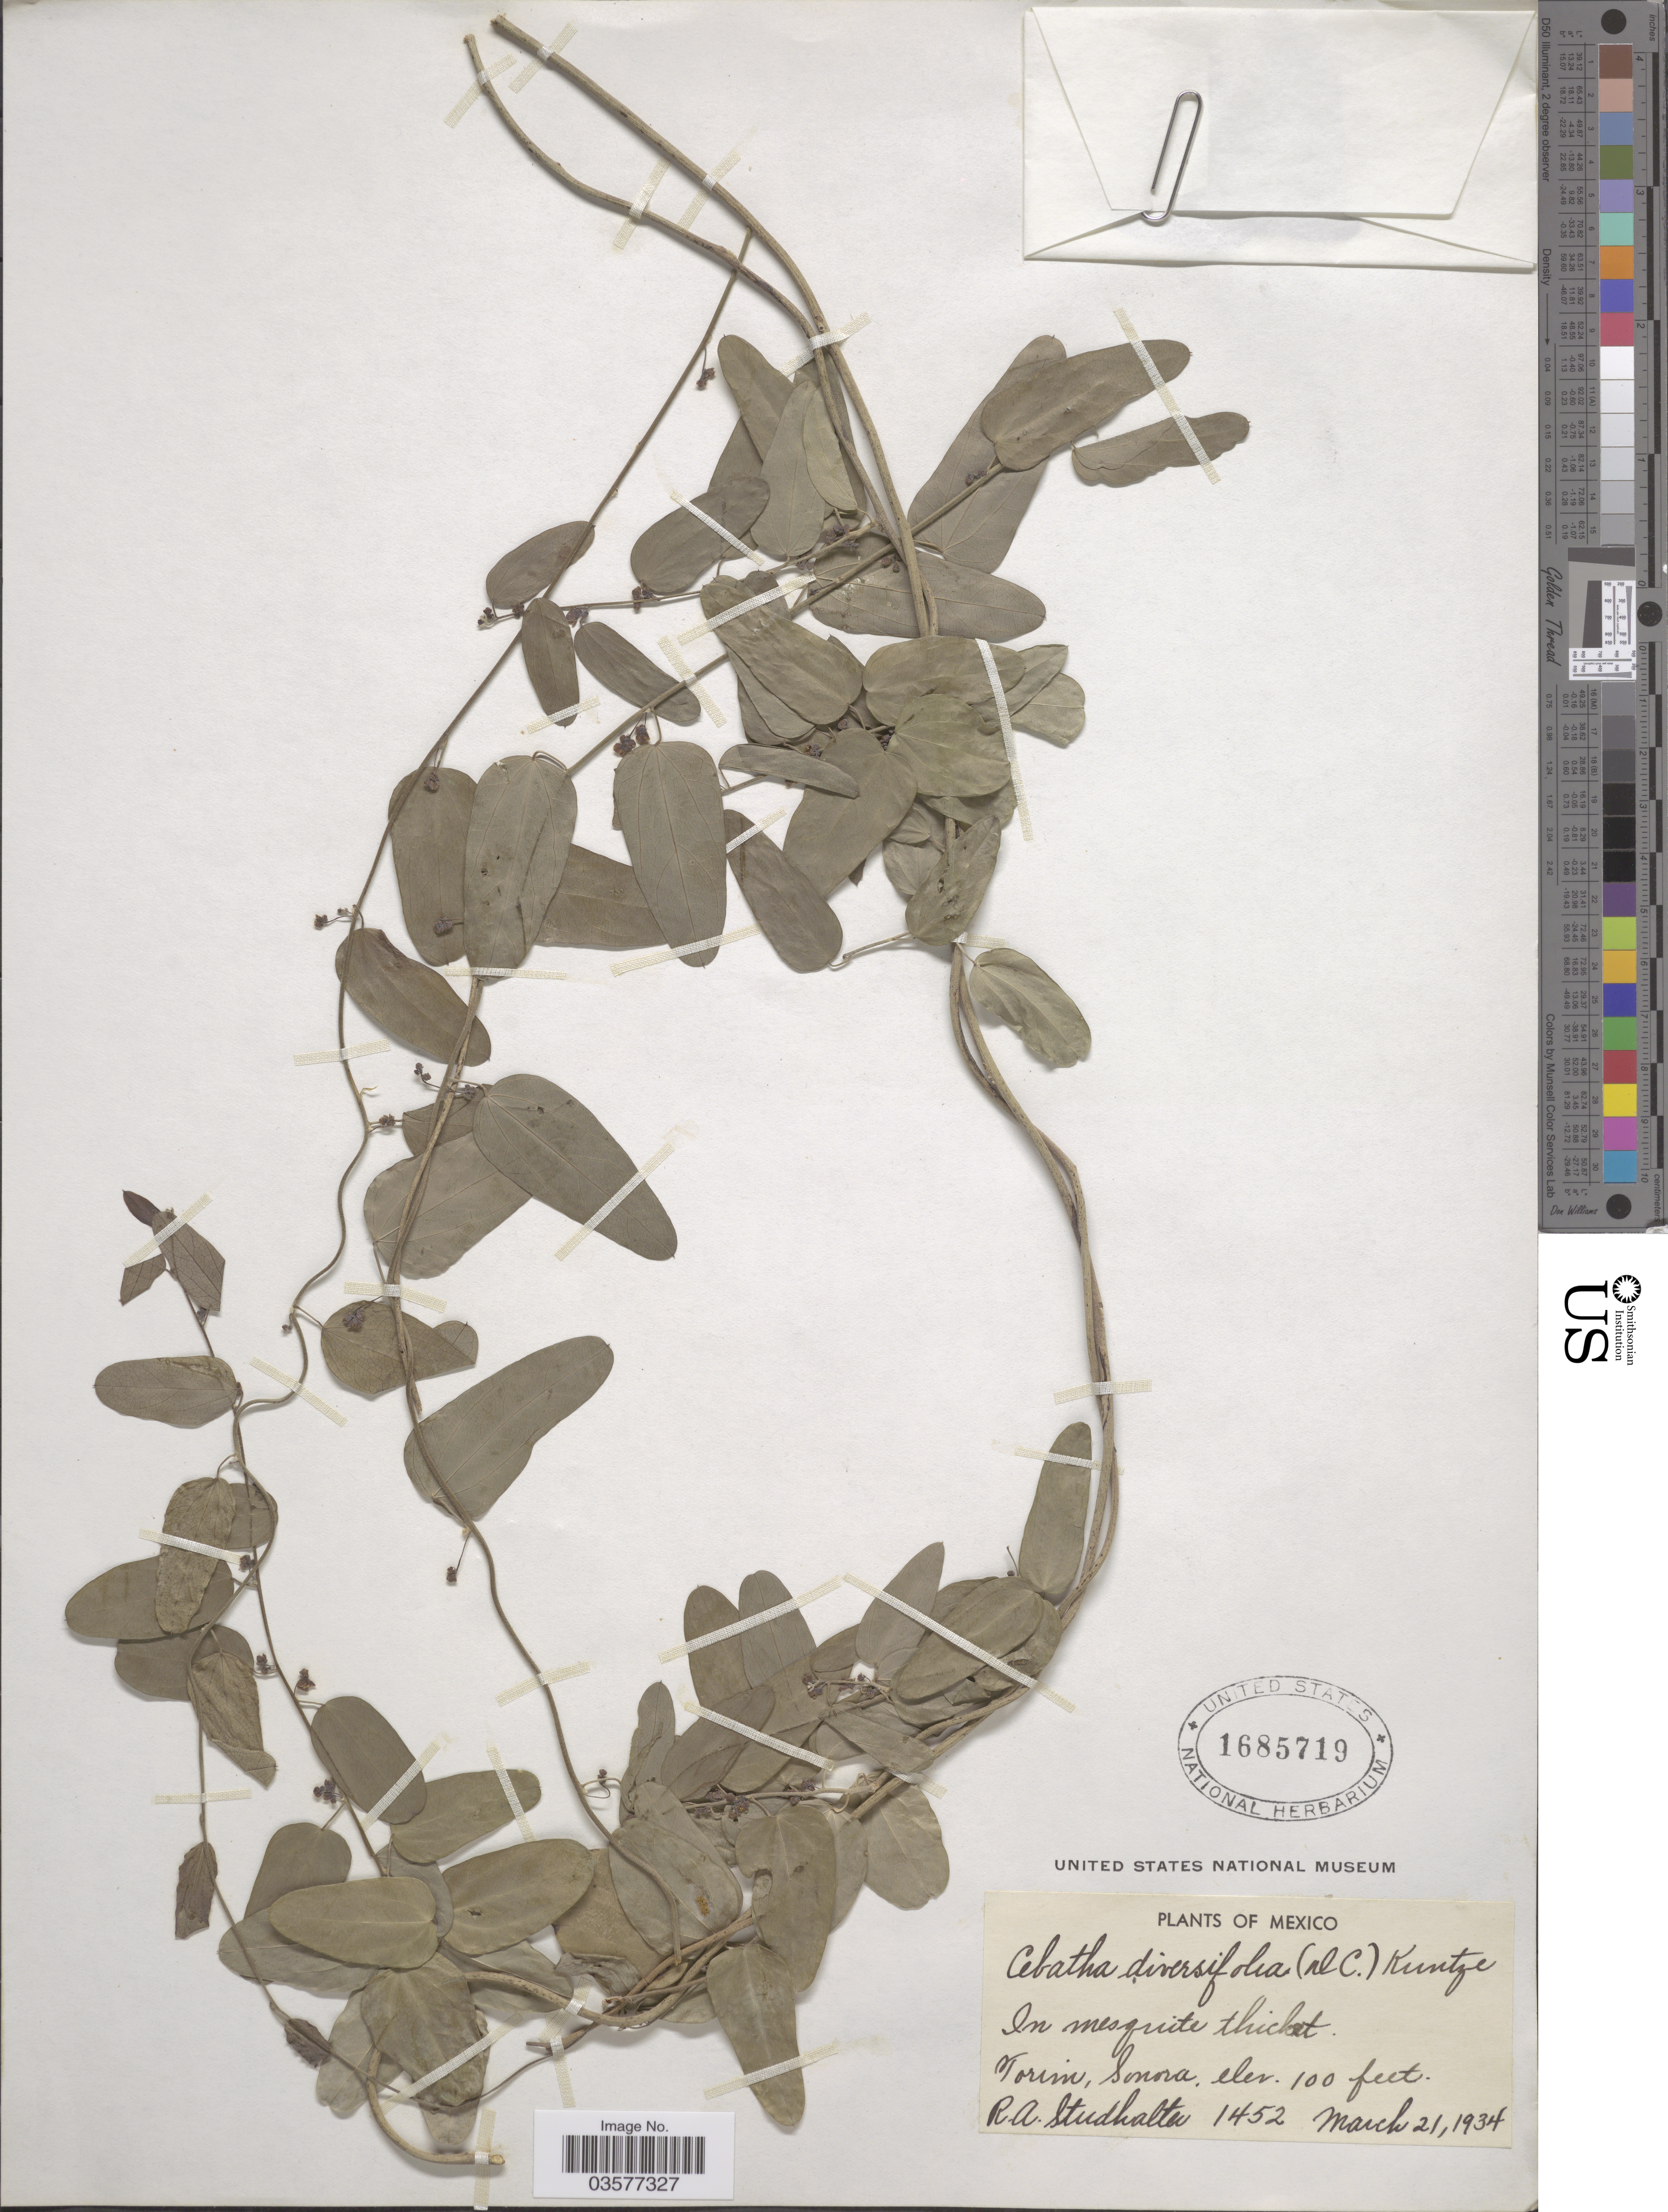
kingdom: Plantae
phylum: Tracheophyta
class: Magnoliopsida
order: Ranunculales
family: Menispermaceae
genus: Cocculus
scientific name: Cocculus diversifolius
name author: DC.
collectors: R. Studhalter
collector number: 1452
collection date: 1934-03-21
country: Mexico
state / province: Sonora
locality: Torim.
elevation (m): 30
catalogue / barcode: US 1685719